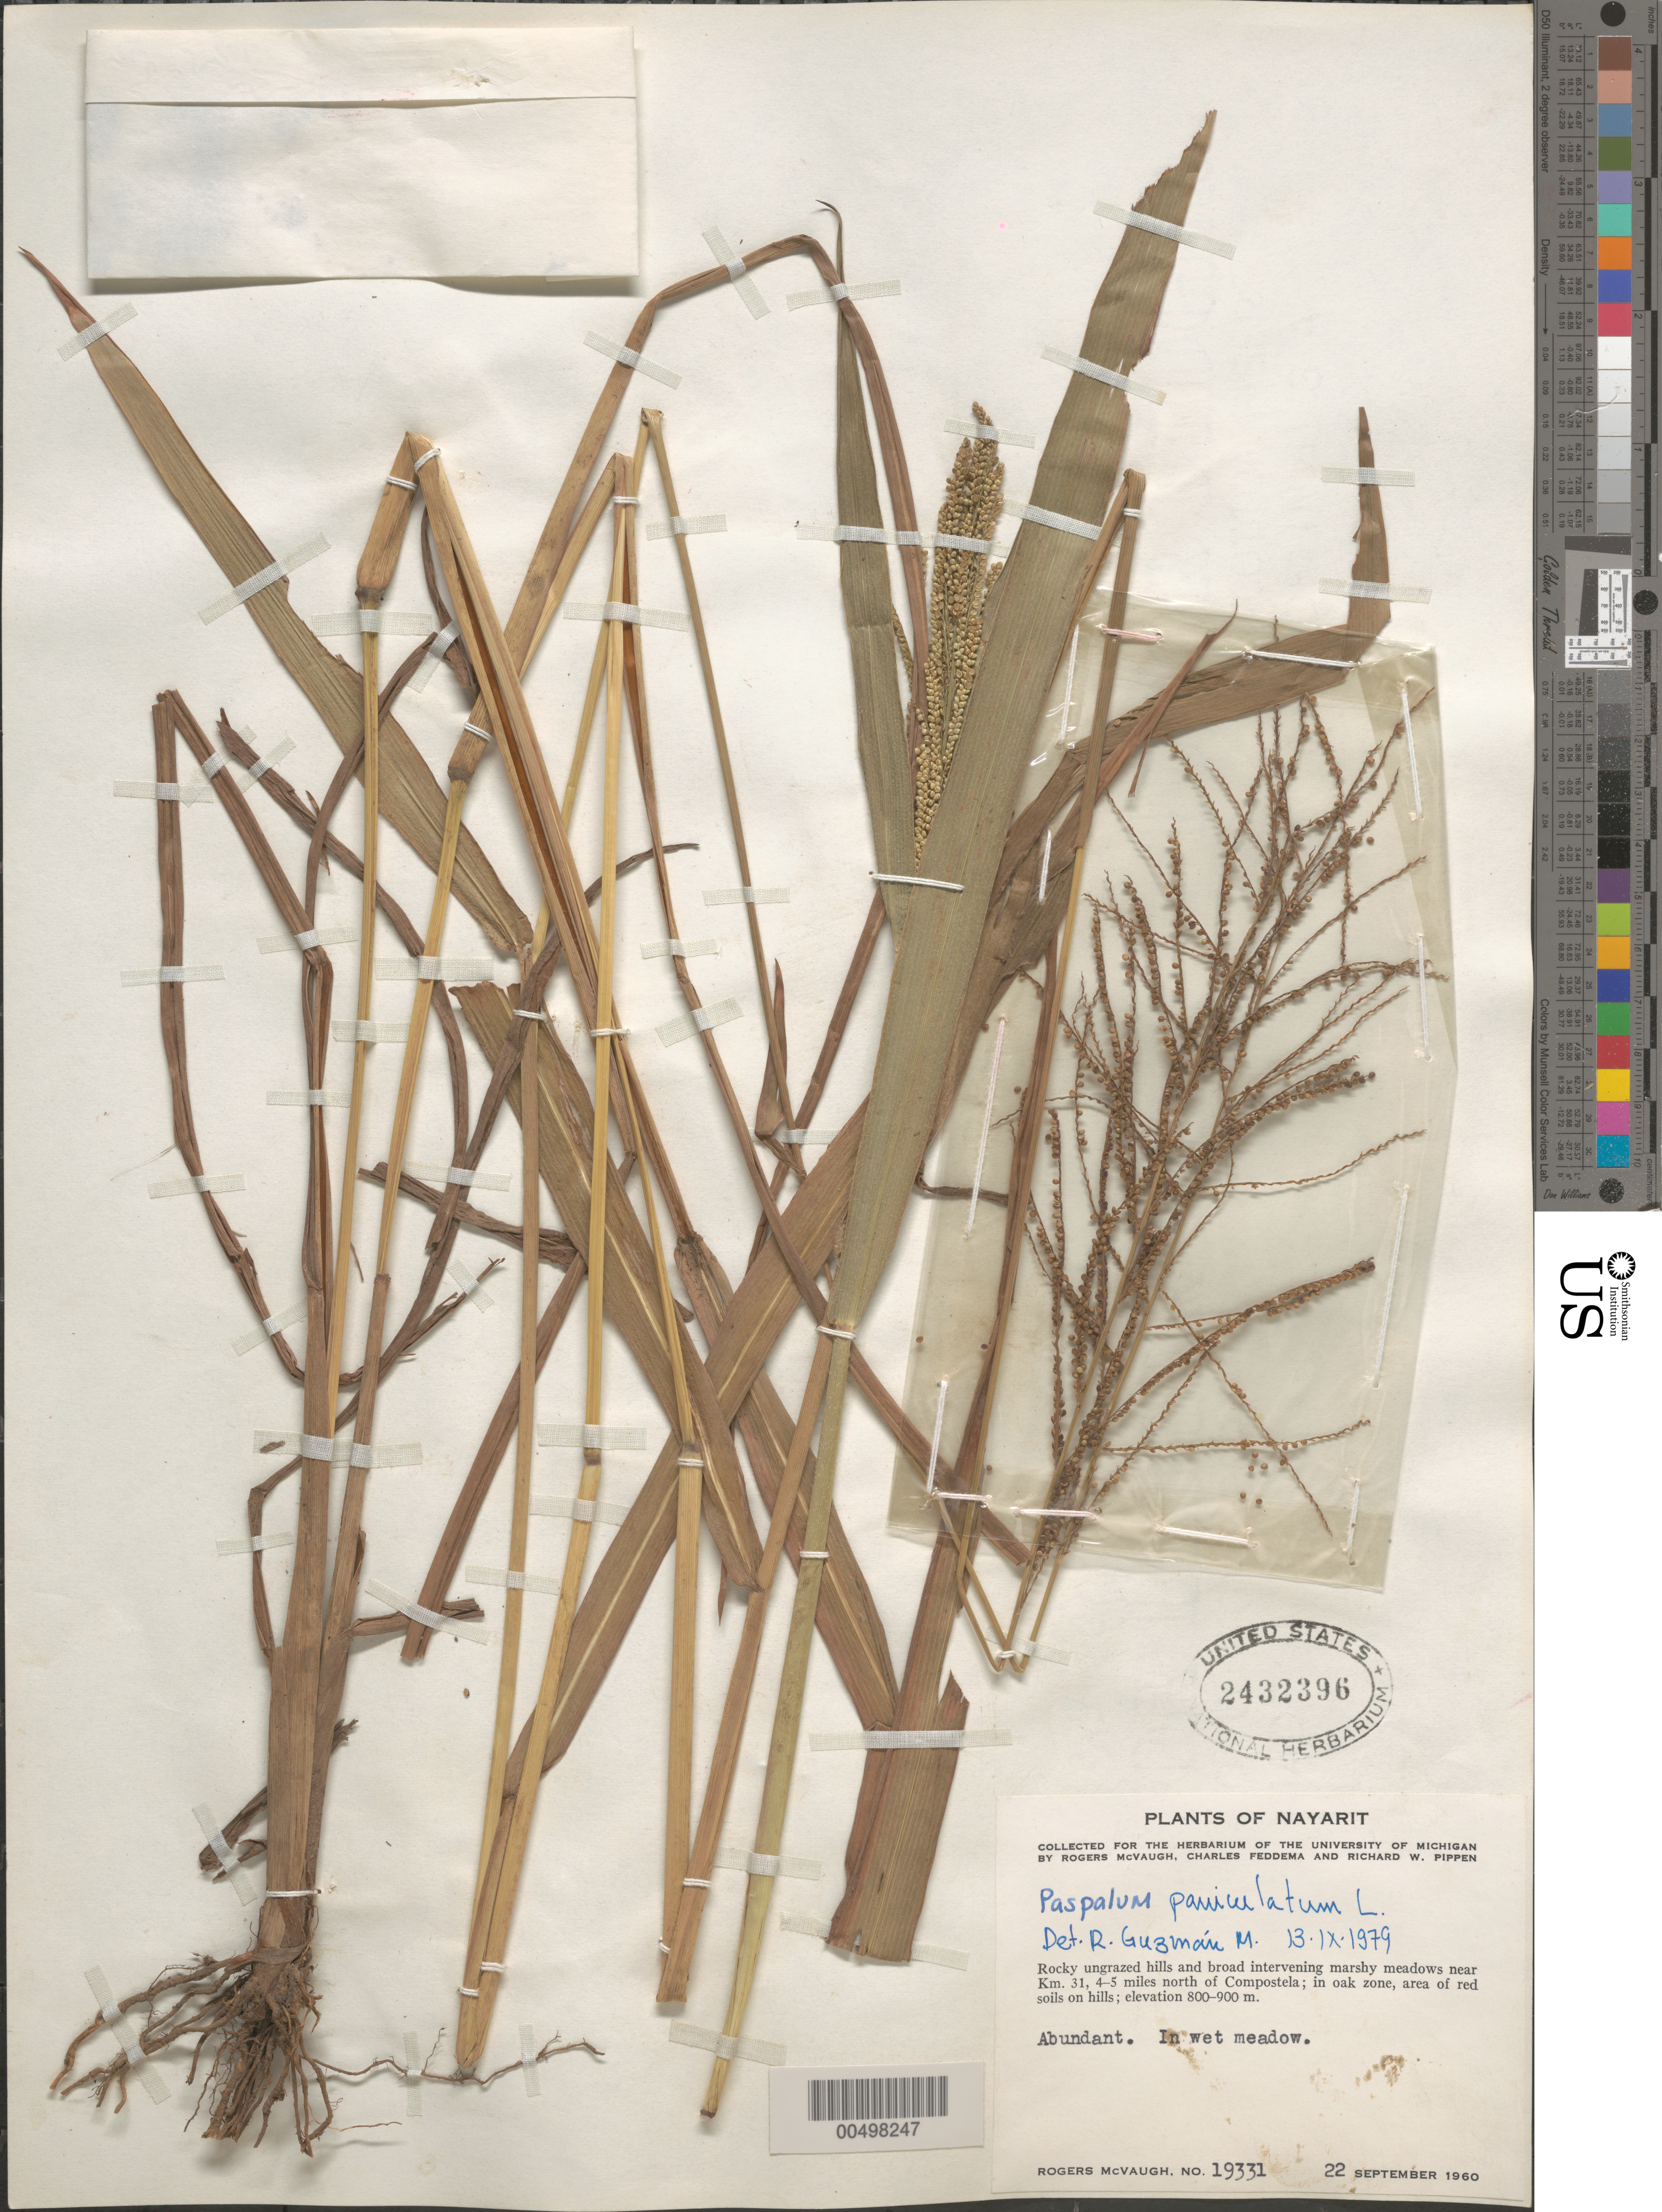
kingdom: Plantae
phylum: Tracheophyta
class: Liliopsida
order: Poales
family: Poaceae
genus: Paspalum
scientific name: Paspalum paniculatum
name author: L.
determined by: Guzm n-M., R.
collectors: R. McVaugh, C. Feddema & R. W. Pippen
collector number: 19331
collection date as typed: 22 Sep 1960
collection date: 1960-09-22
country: Mexico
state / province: Nayarit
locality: Near Km 31, 4-5 mi N of Compostela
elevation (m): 800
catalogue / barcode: US 2432396